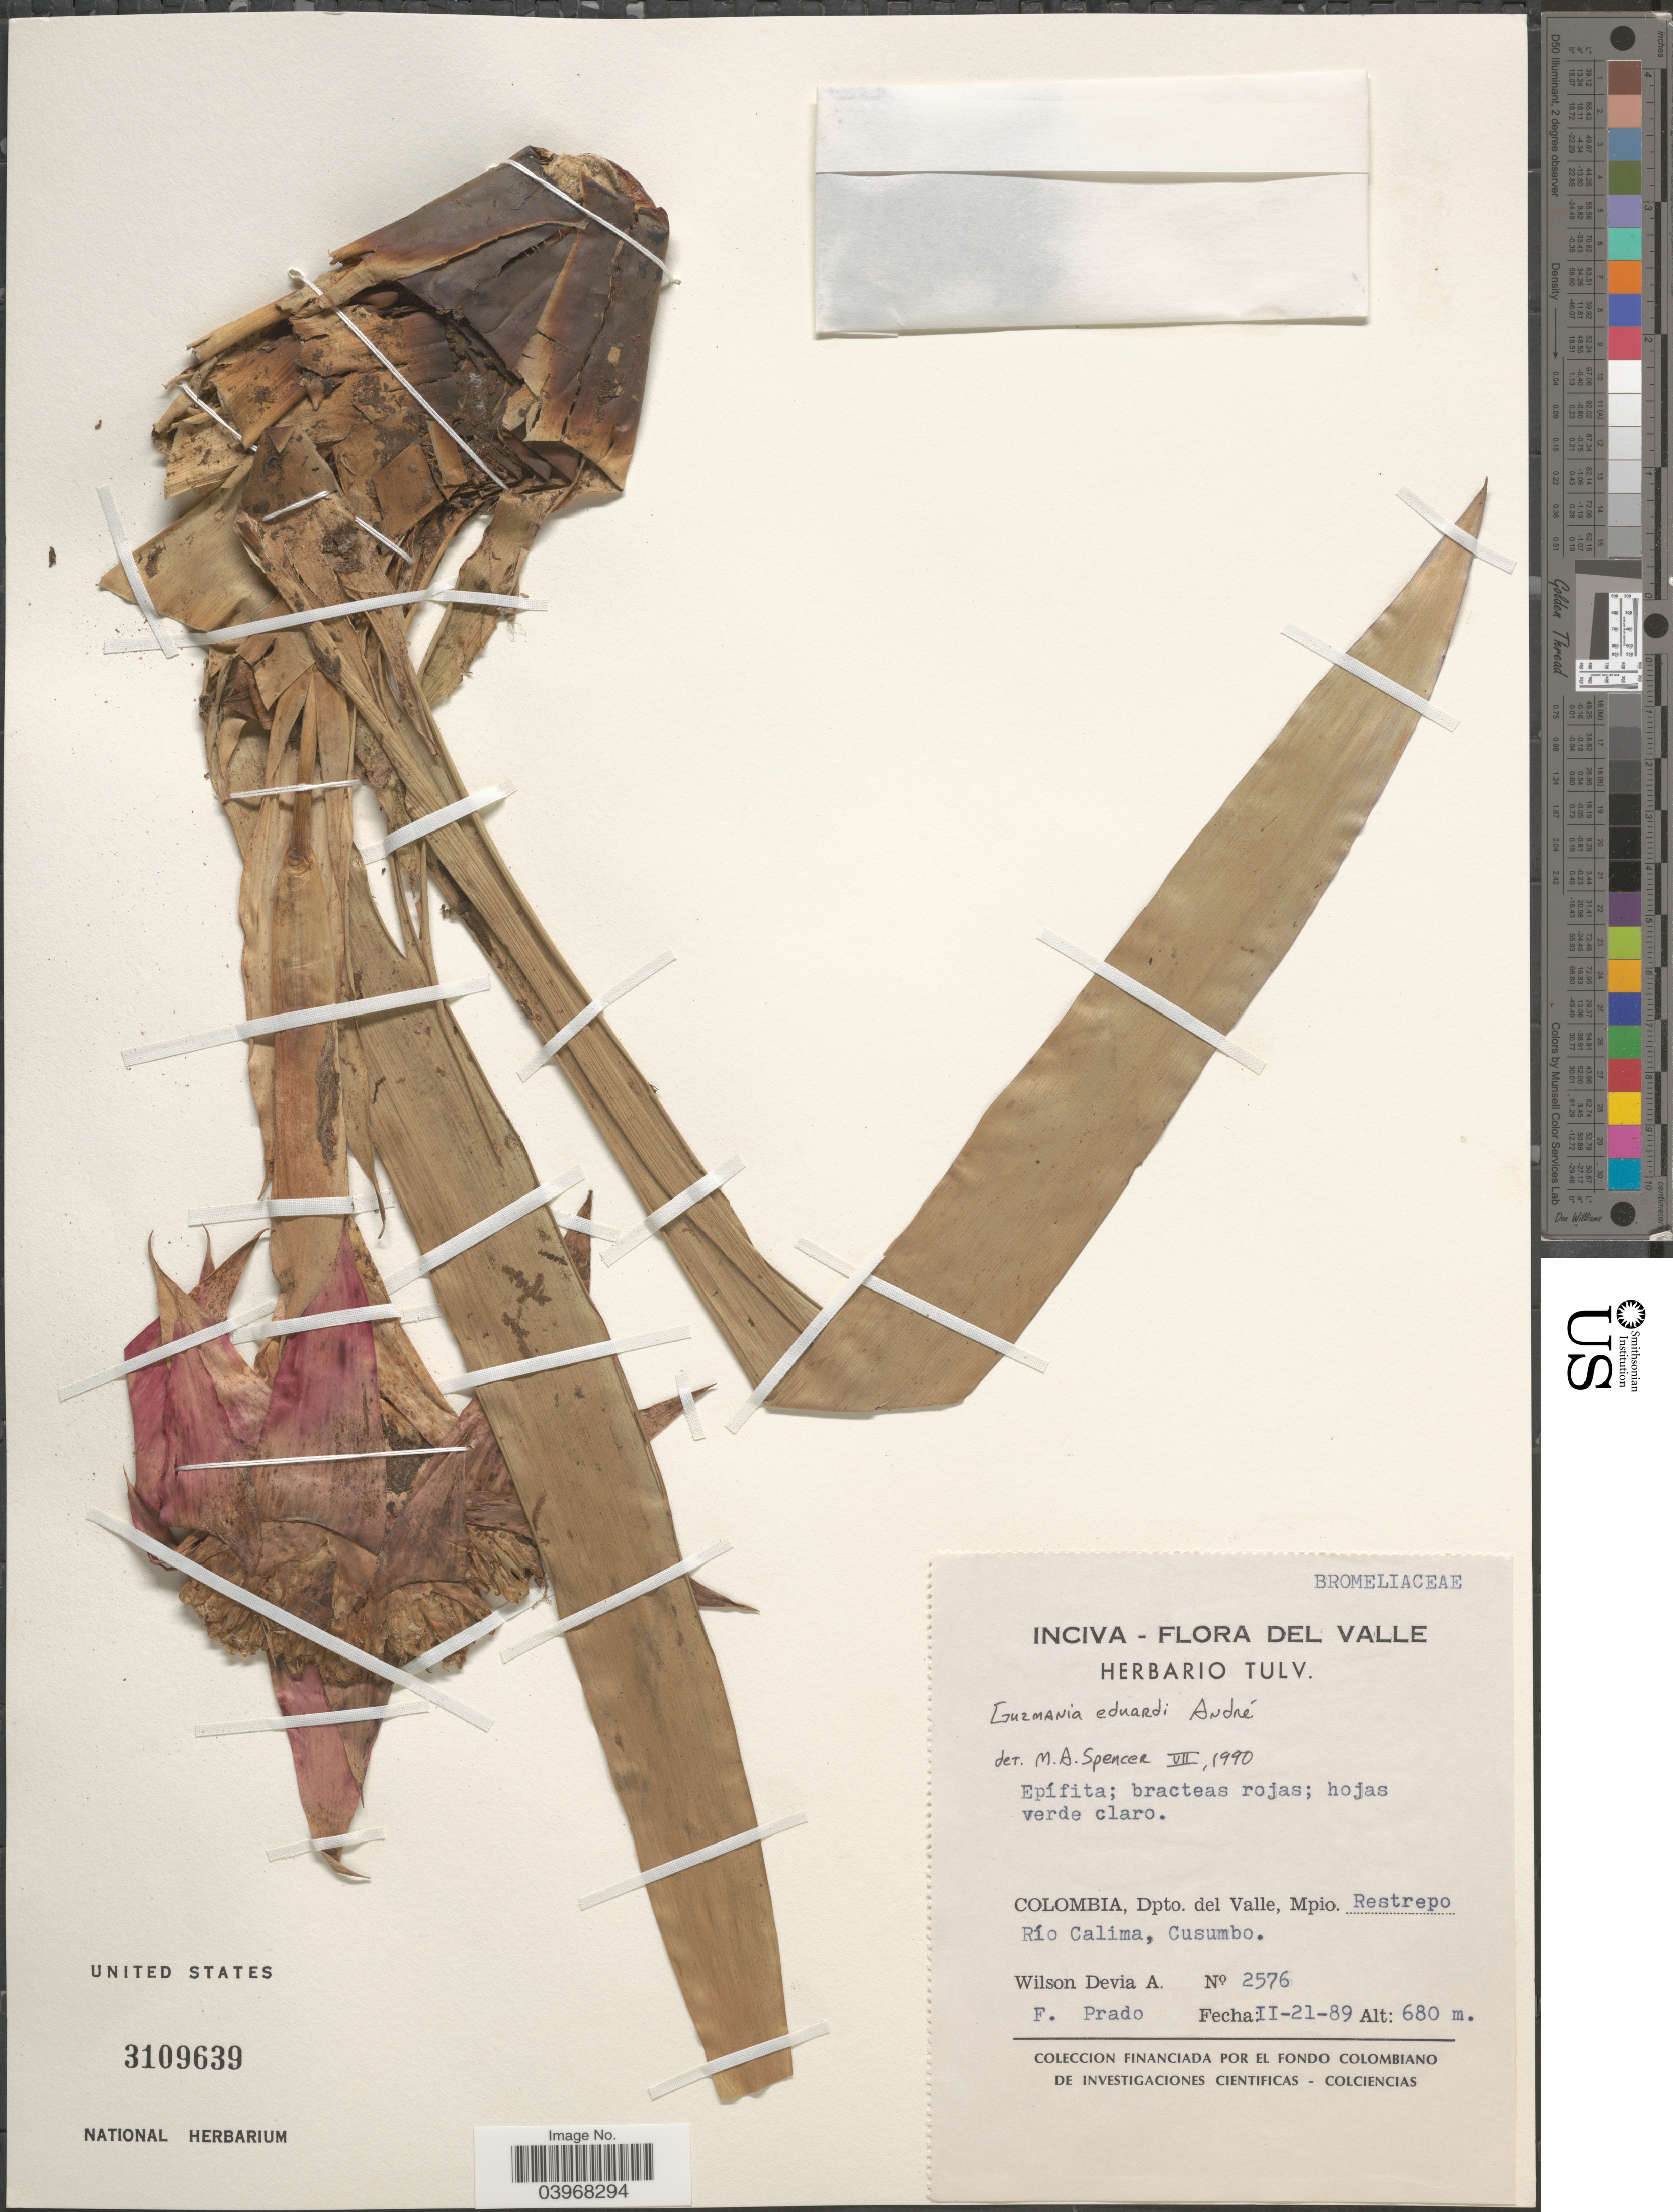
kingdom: Plantae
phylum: Tracheophyta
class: Liliopsida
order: Poales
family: Bromeliaceae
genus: Guzmania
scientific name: Guzmania duardi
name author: André ex Mez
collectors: W. Devia A. & F. Prado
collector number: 2576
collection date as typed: Transcribed d/m/y: 21/2/89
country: Colombia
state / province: Valle del Cauca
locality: Dpto. del Valle, Mpio. Restrepo Río Calima, Cusumbo.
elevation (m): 680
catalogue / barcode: US 3109639